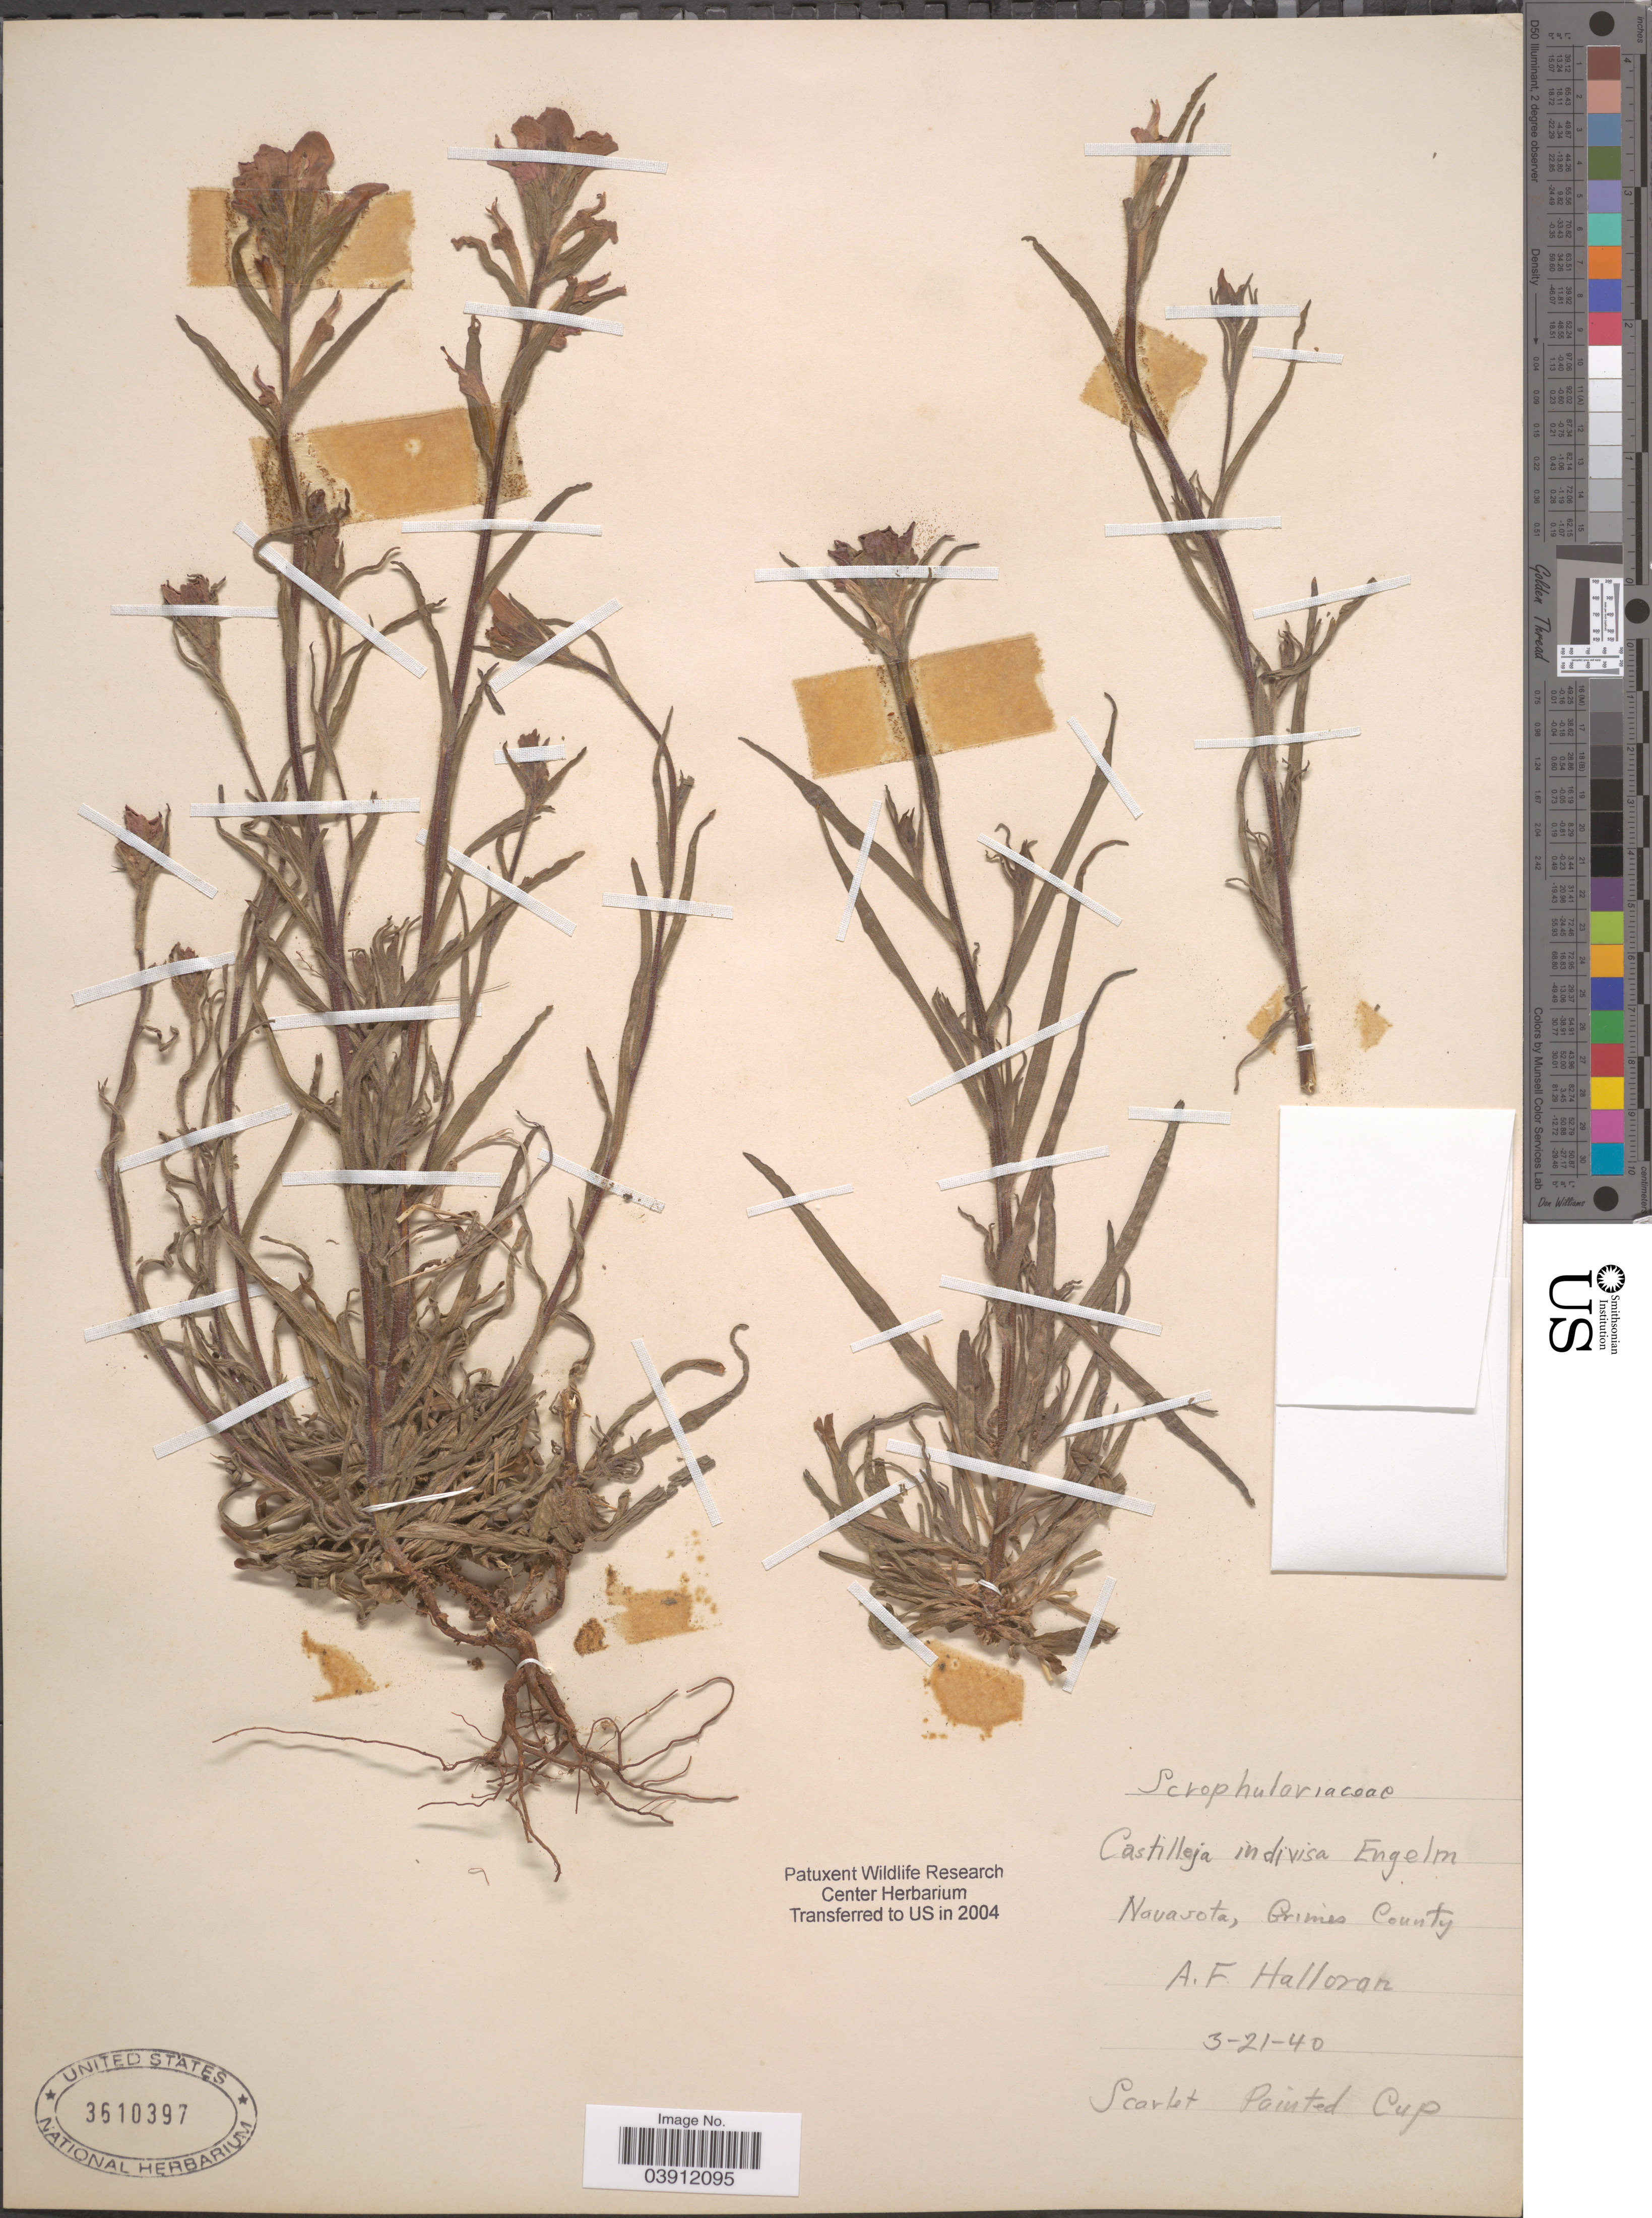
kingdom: Plantae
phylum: Tracheophyta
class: Magnoliopsida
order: Lamiales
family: Orobanchaceae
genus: Castilleja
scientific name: Castilleja indivisa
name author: Engelm. in Engelm. & A. Gray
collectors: A. Halloran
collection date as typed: Transcribed d/m/y: 21/3/40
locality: Navasota, Grimes County.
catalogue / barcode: US 3610397